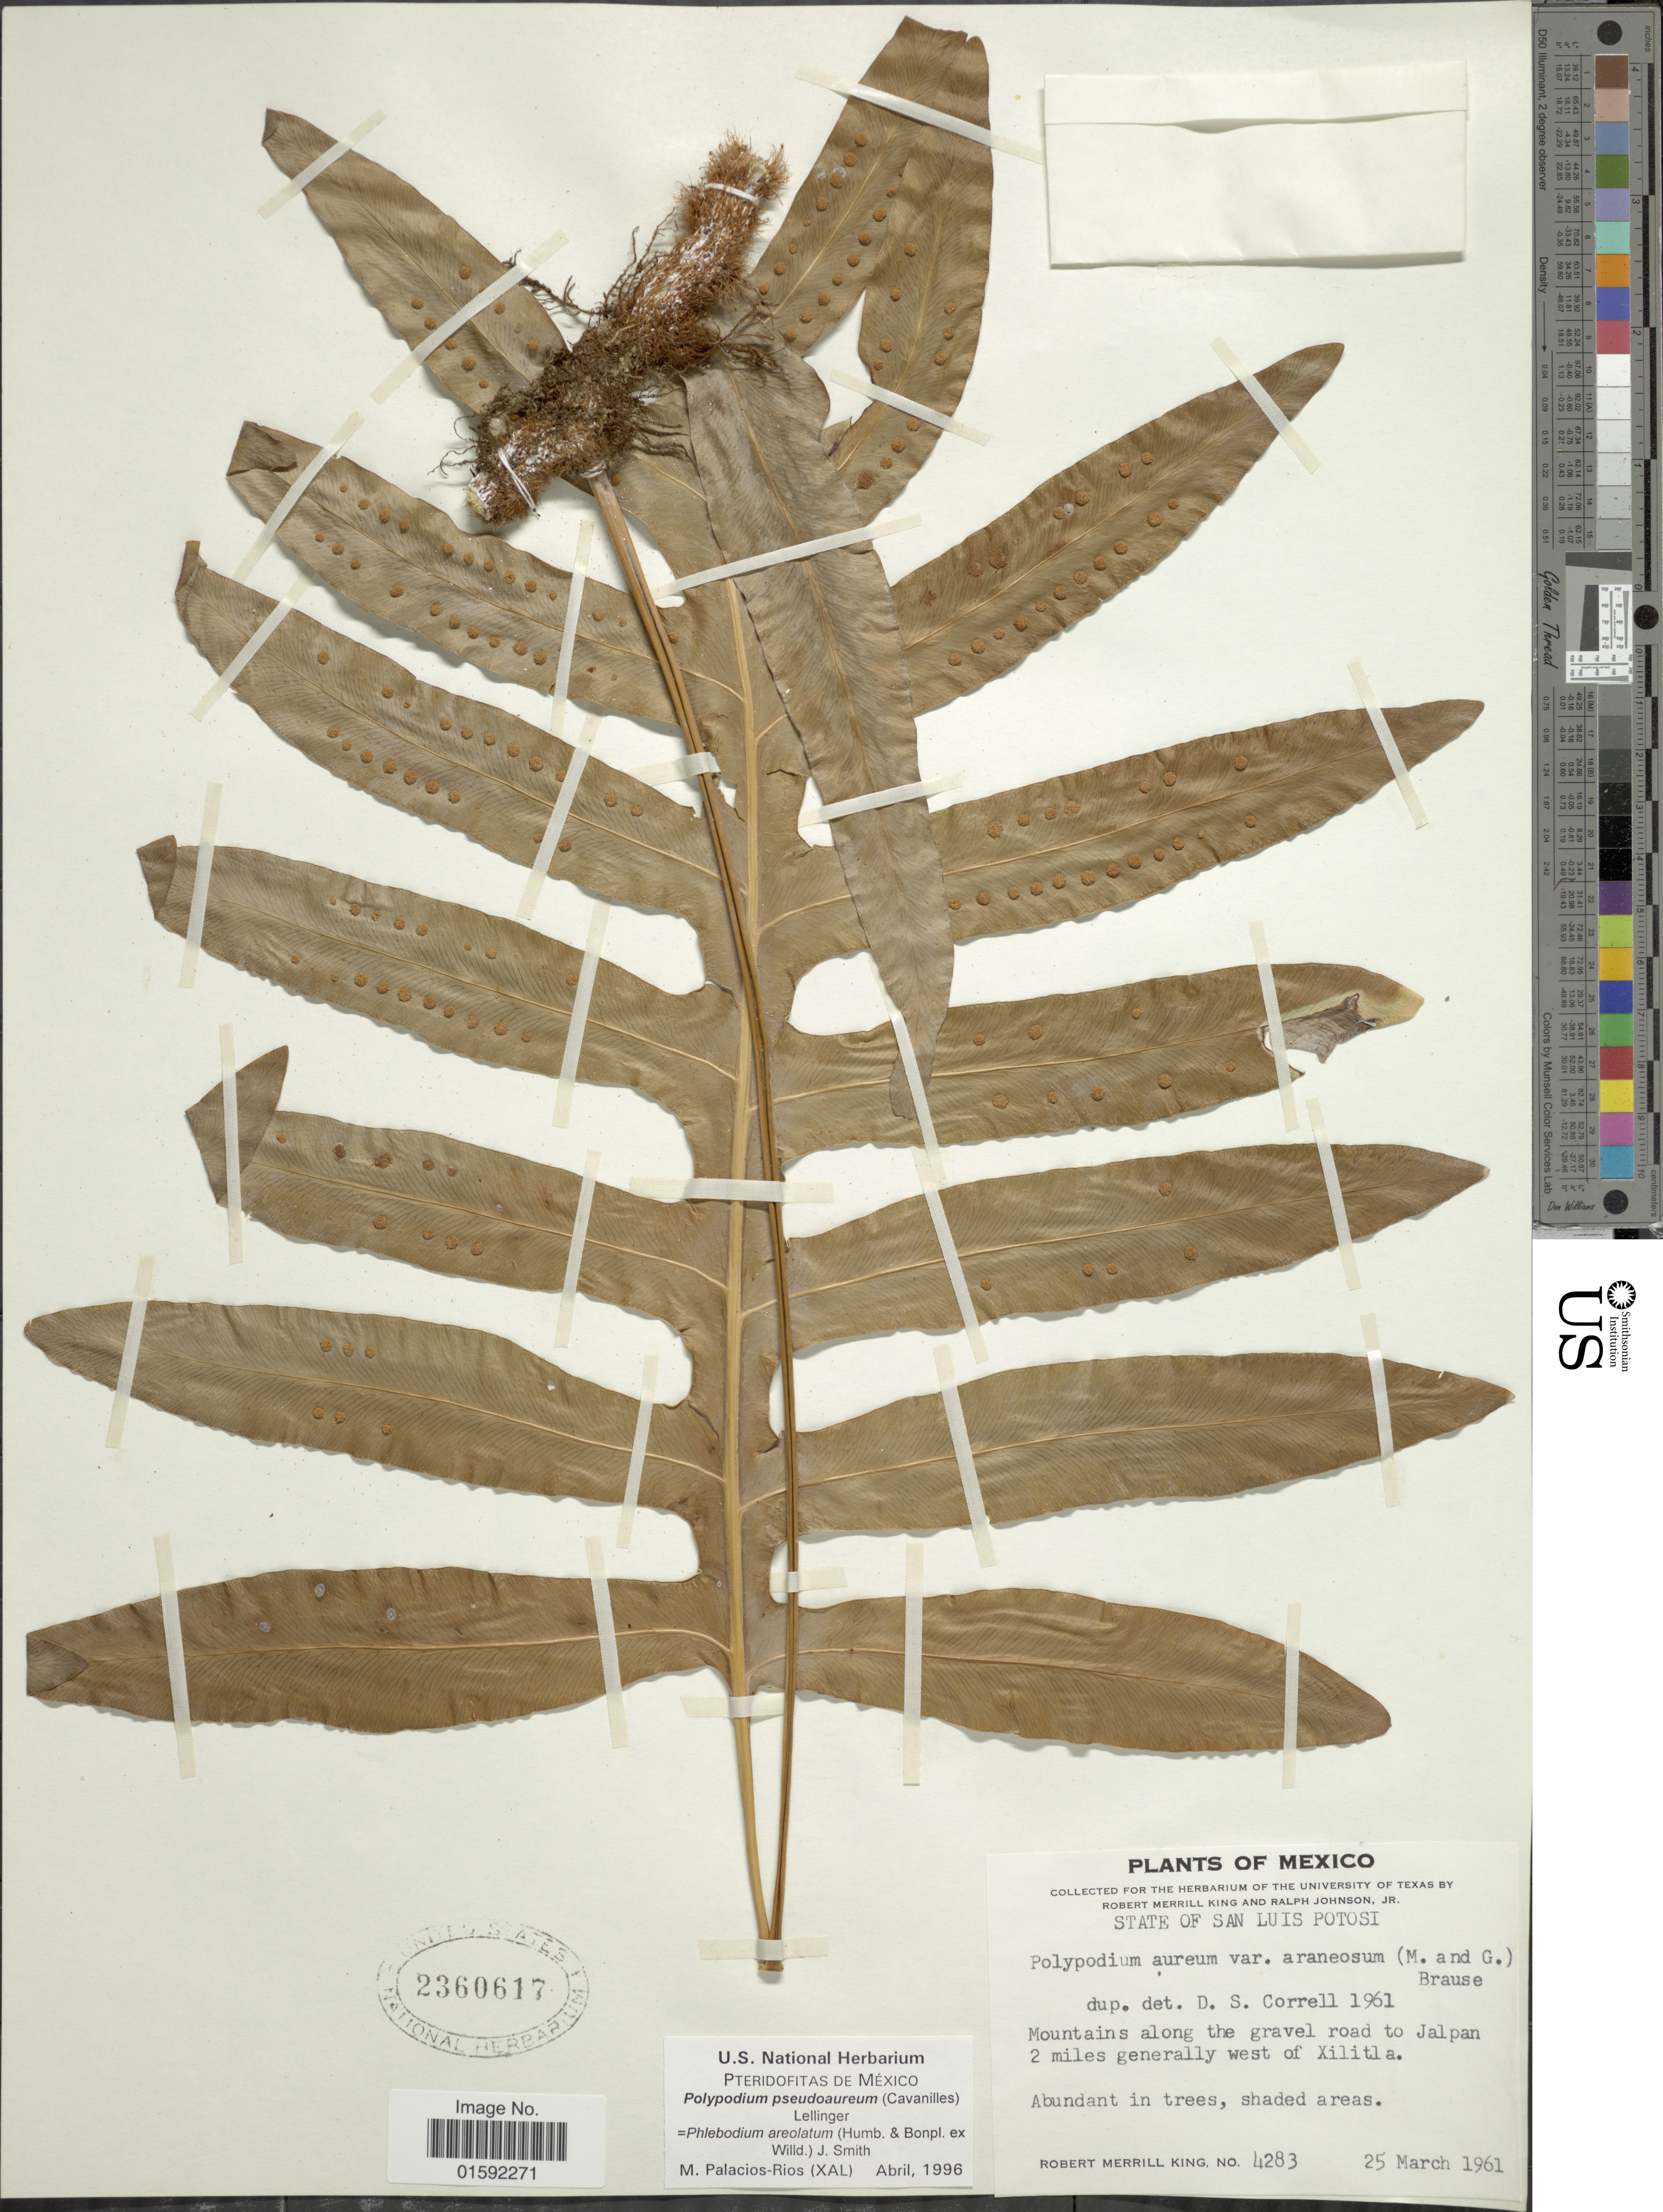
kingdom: Plantae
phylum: Tracheophyta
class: Polypodiopsida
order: Polypodiales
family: Polypodiaceae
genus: Phlebodium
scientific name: Phlebodium pseudoaureum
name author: (Cav.) Lellinger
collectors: R. M. King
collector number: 4283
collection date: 1961-03-25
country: Mexico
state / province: San Luis Potosí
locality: Mexico, Mountains along the gravel road to Jalpan 2 miles generally west of Xilitla.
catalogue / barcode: US 2360617